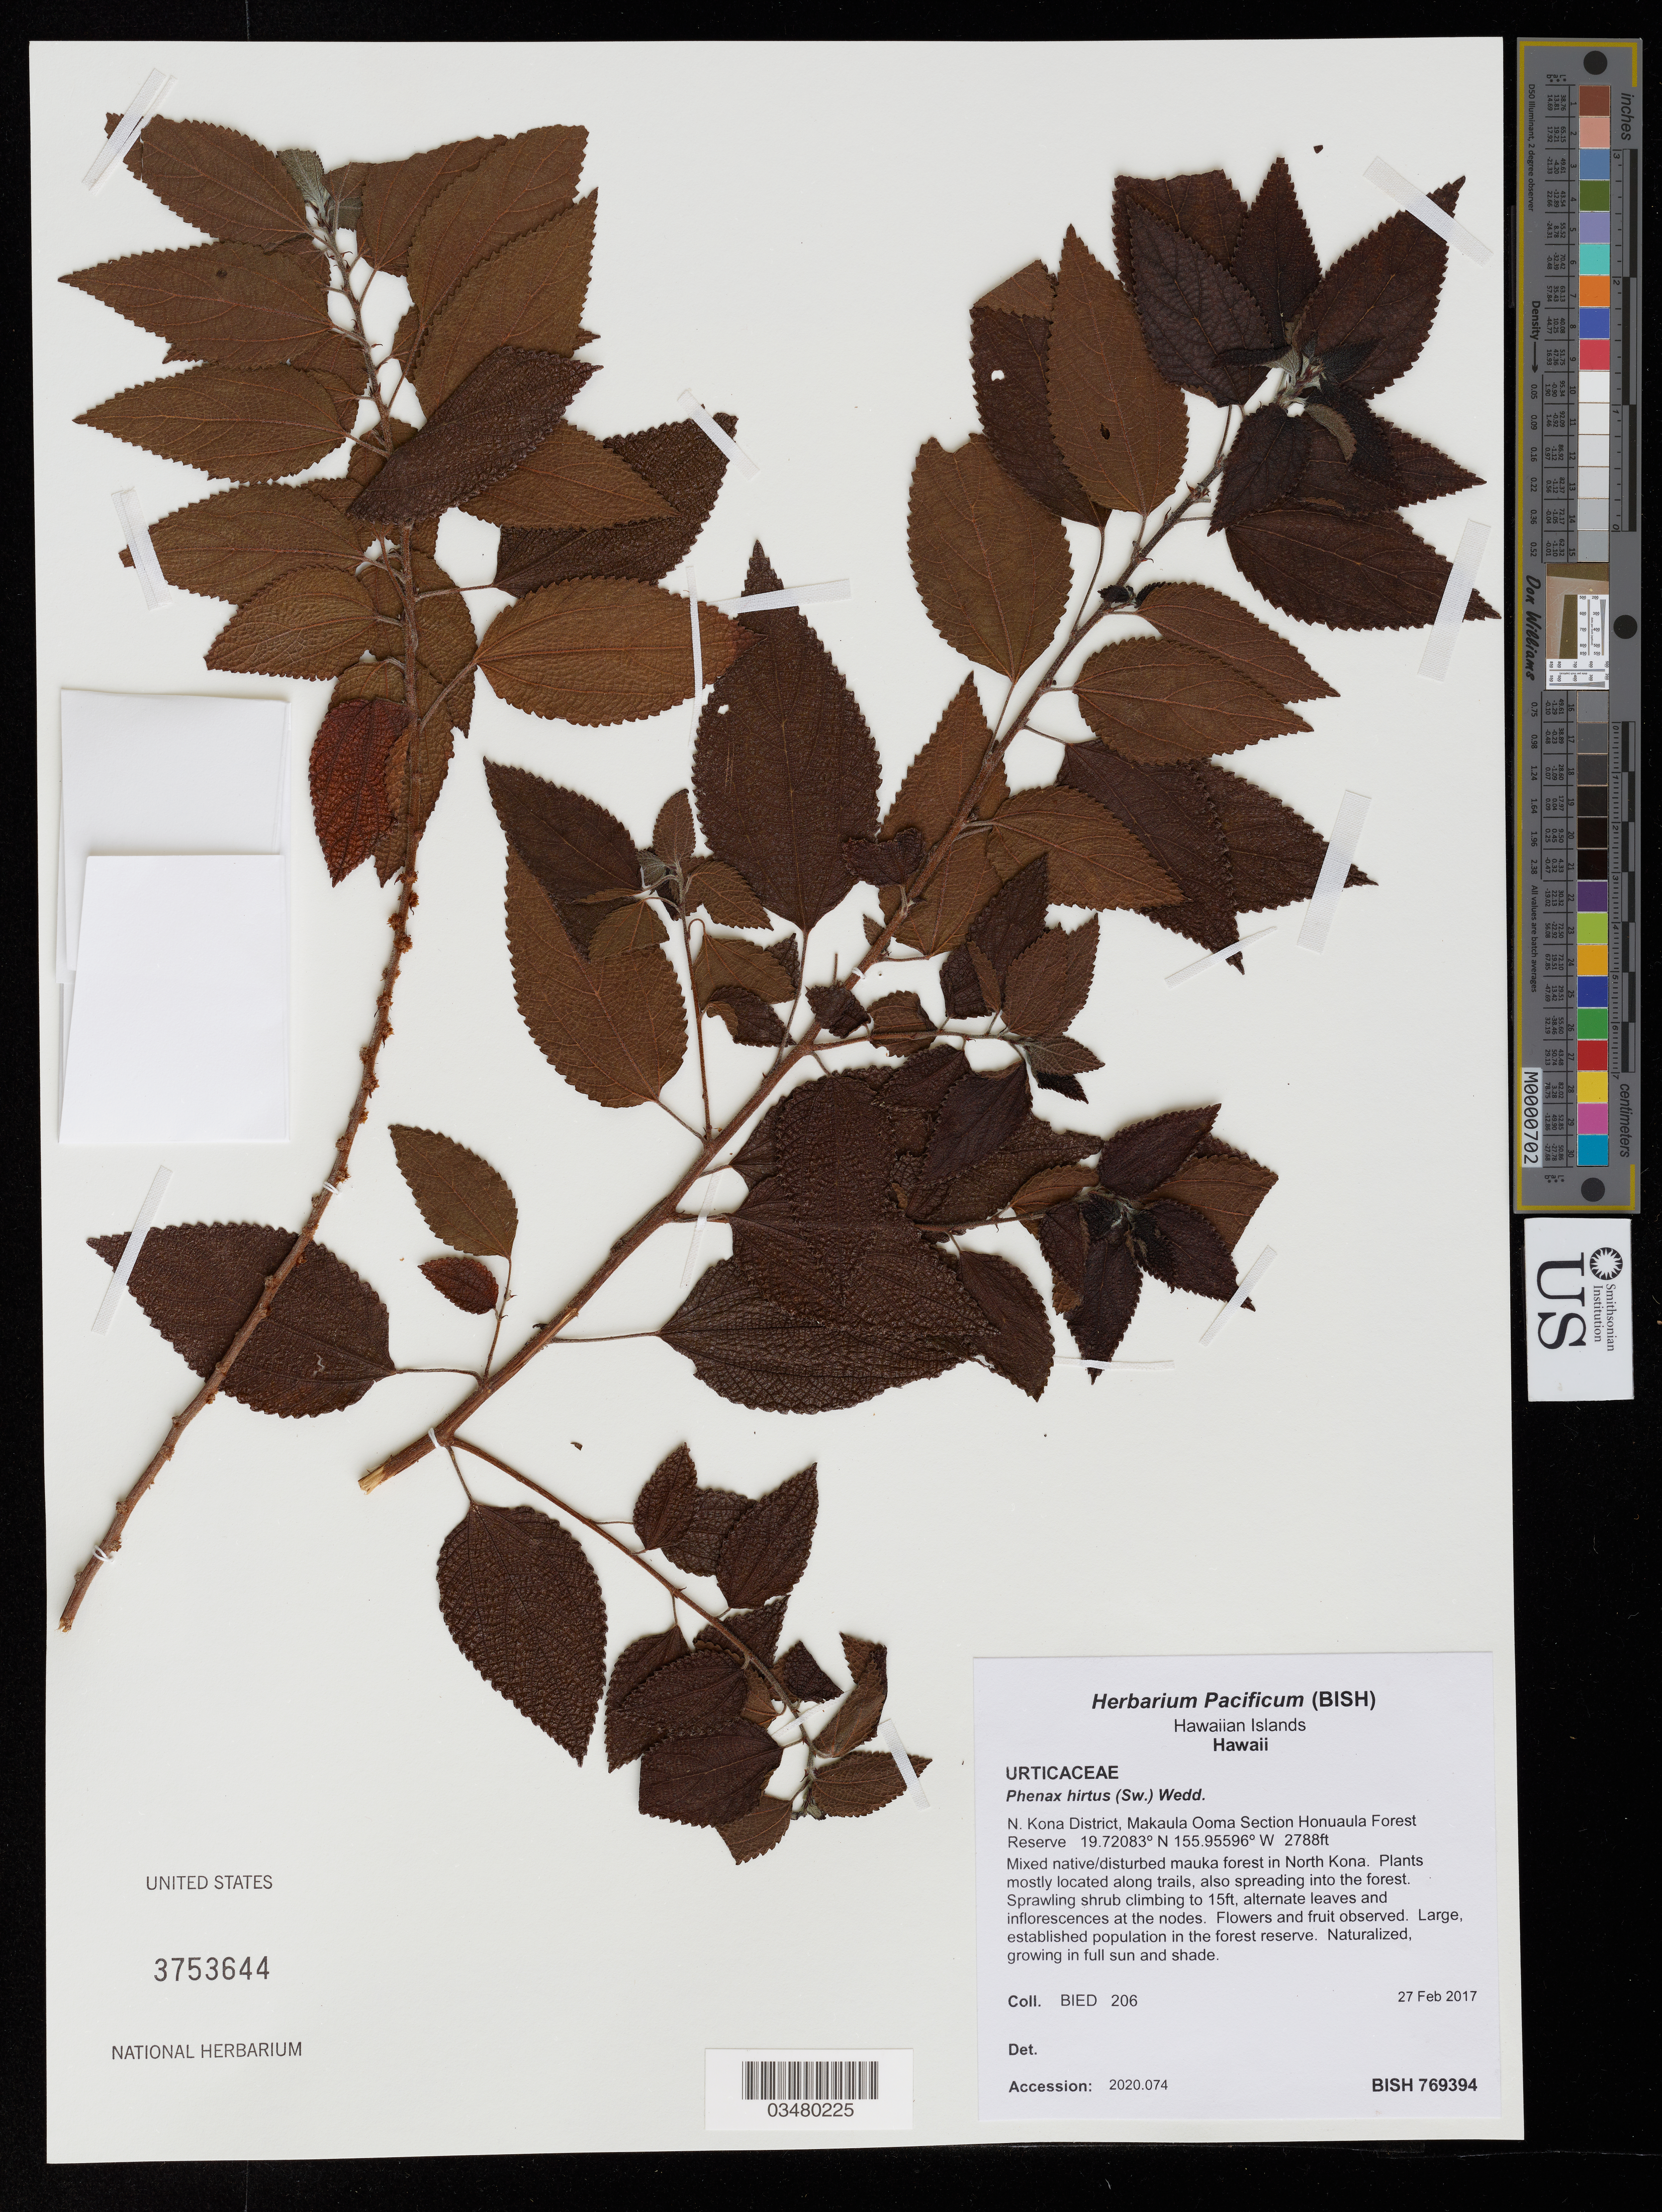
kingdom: Plantae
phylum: Tracheophyta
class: Magnoliopsida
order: Rosales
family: Urticaceae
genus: Phenax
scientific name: Phenax hirtus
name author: (Sw.) Wedd.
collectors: BIED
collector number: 206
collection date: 2017-02-27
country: United States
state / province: Hawaii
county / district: Hawaii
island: Hawaii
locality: N. Kona District. Makaula O'oma Section Honuaula Forest Reserve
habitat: Mixed native/disturbed mauka forest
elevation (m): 850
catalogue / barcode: US 3753644